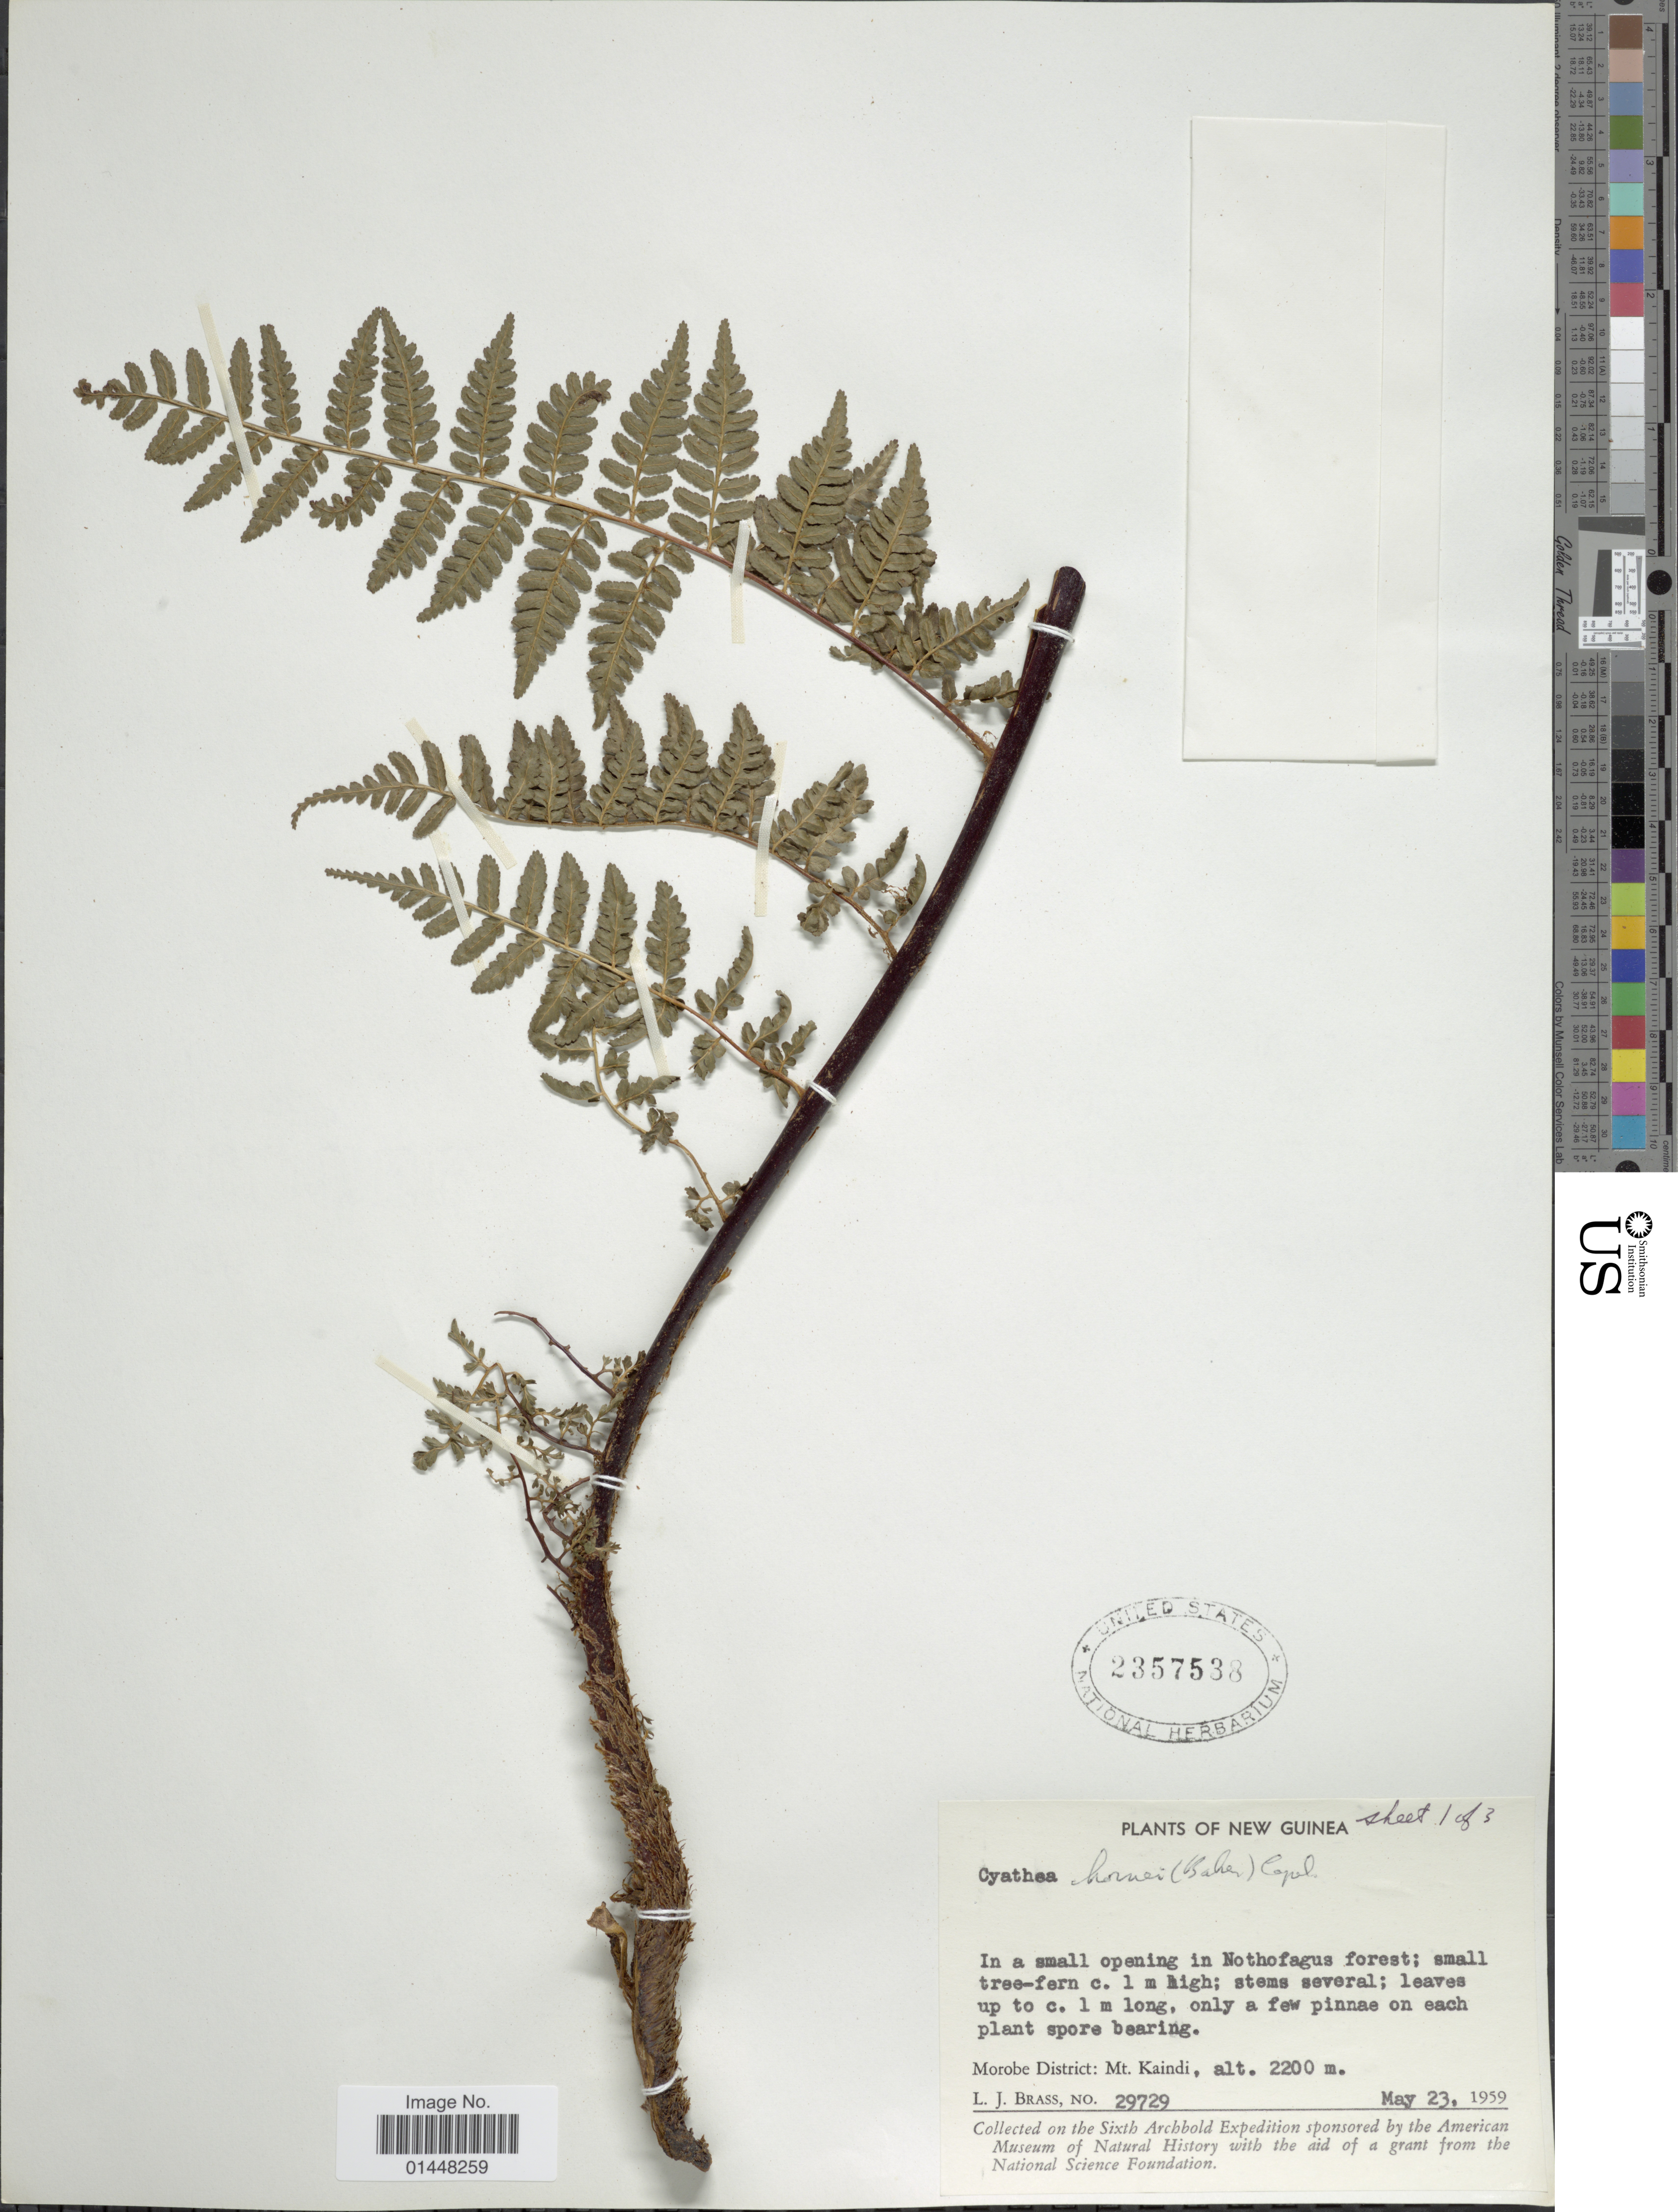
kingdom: Plantae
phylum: Tracheophyta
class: Polypodiopsida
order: Cyatheales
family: Cyatheaceae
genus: Gymnosphaera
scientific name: Gymnosphaera hornei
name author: (Baker) Copel.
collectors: L. J. Brass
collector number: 29729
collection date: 1959-05-23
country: Papua New Guinea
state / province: Morobe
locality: New Guinea. Morobe District: Mt. Kaindi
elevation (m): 2200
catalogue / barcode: US 2357538